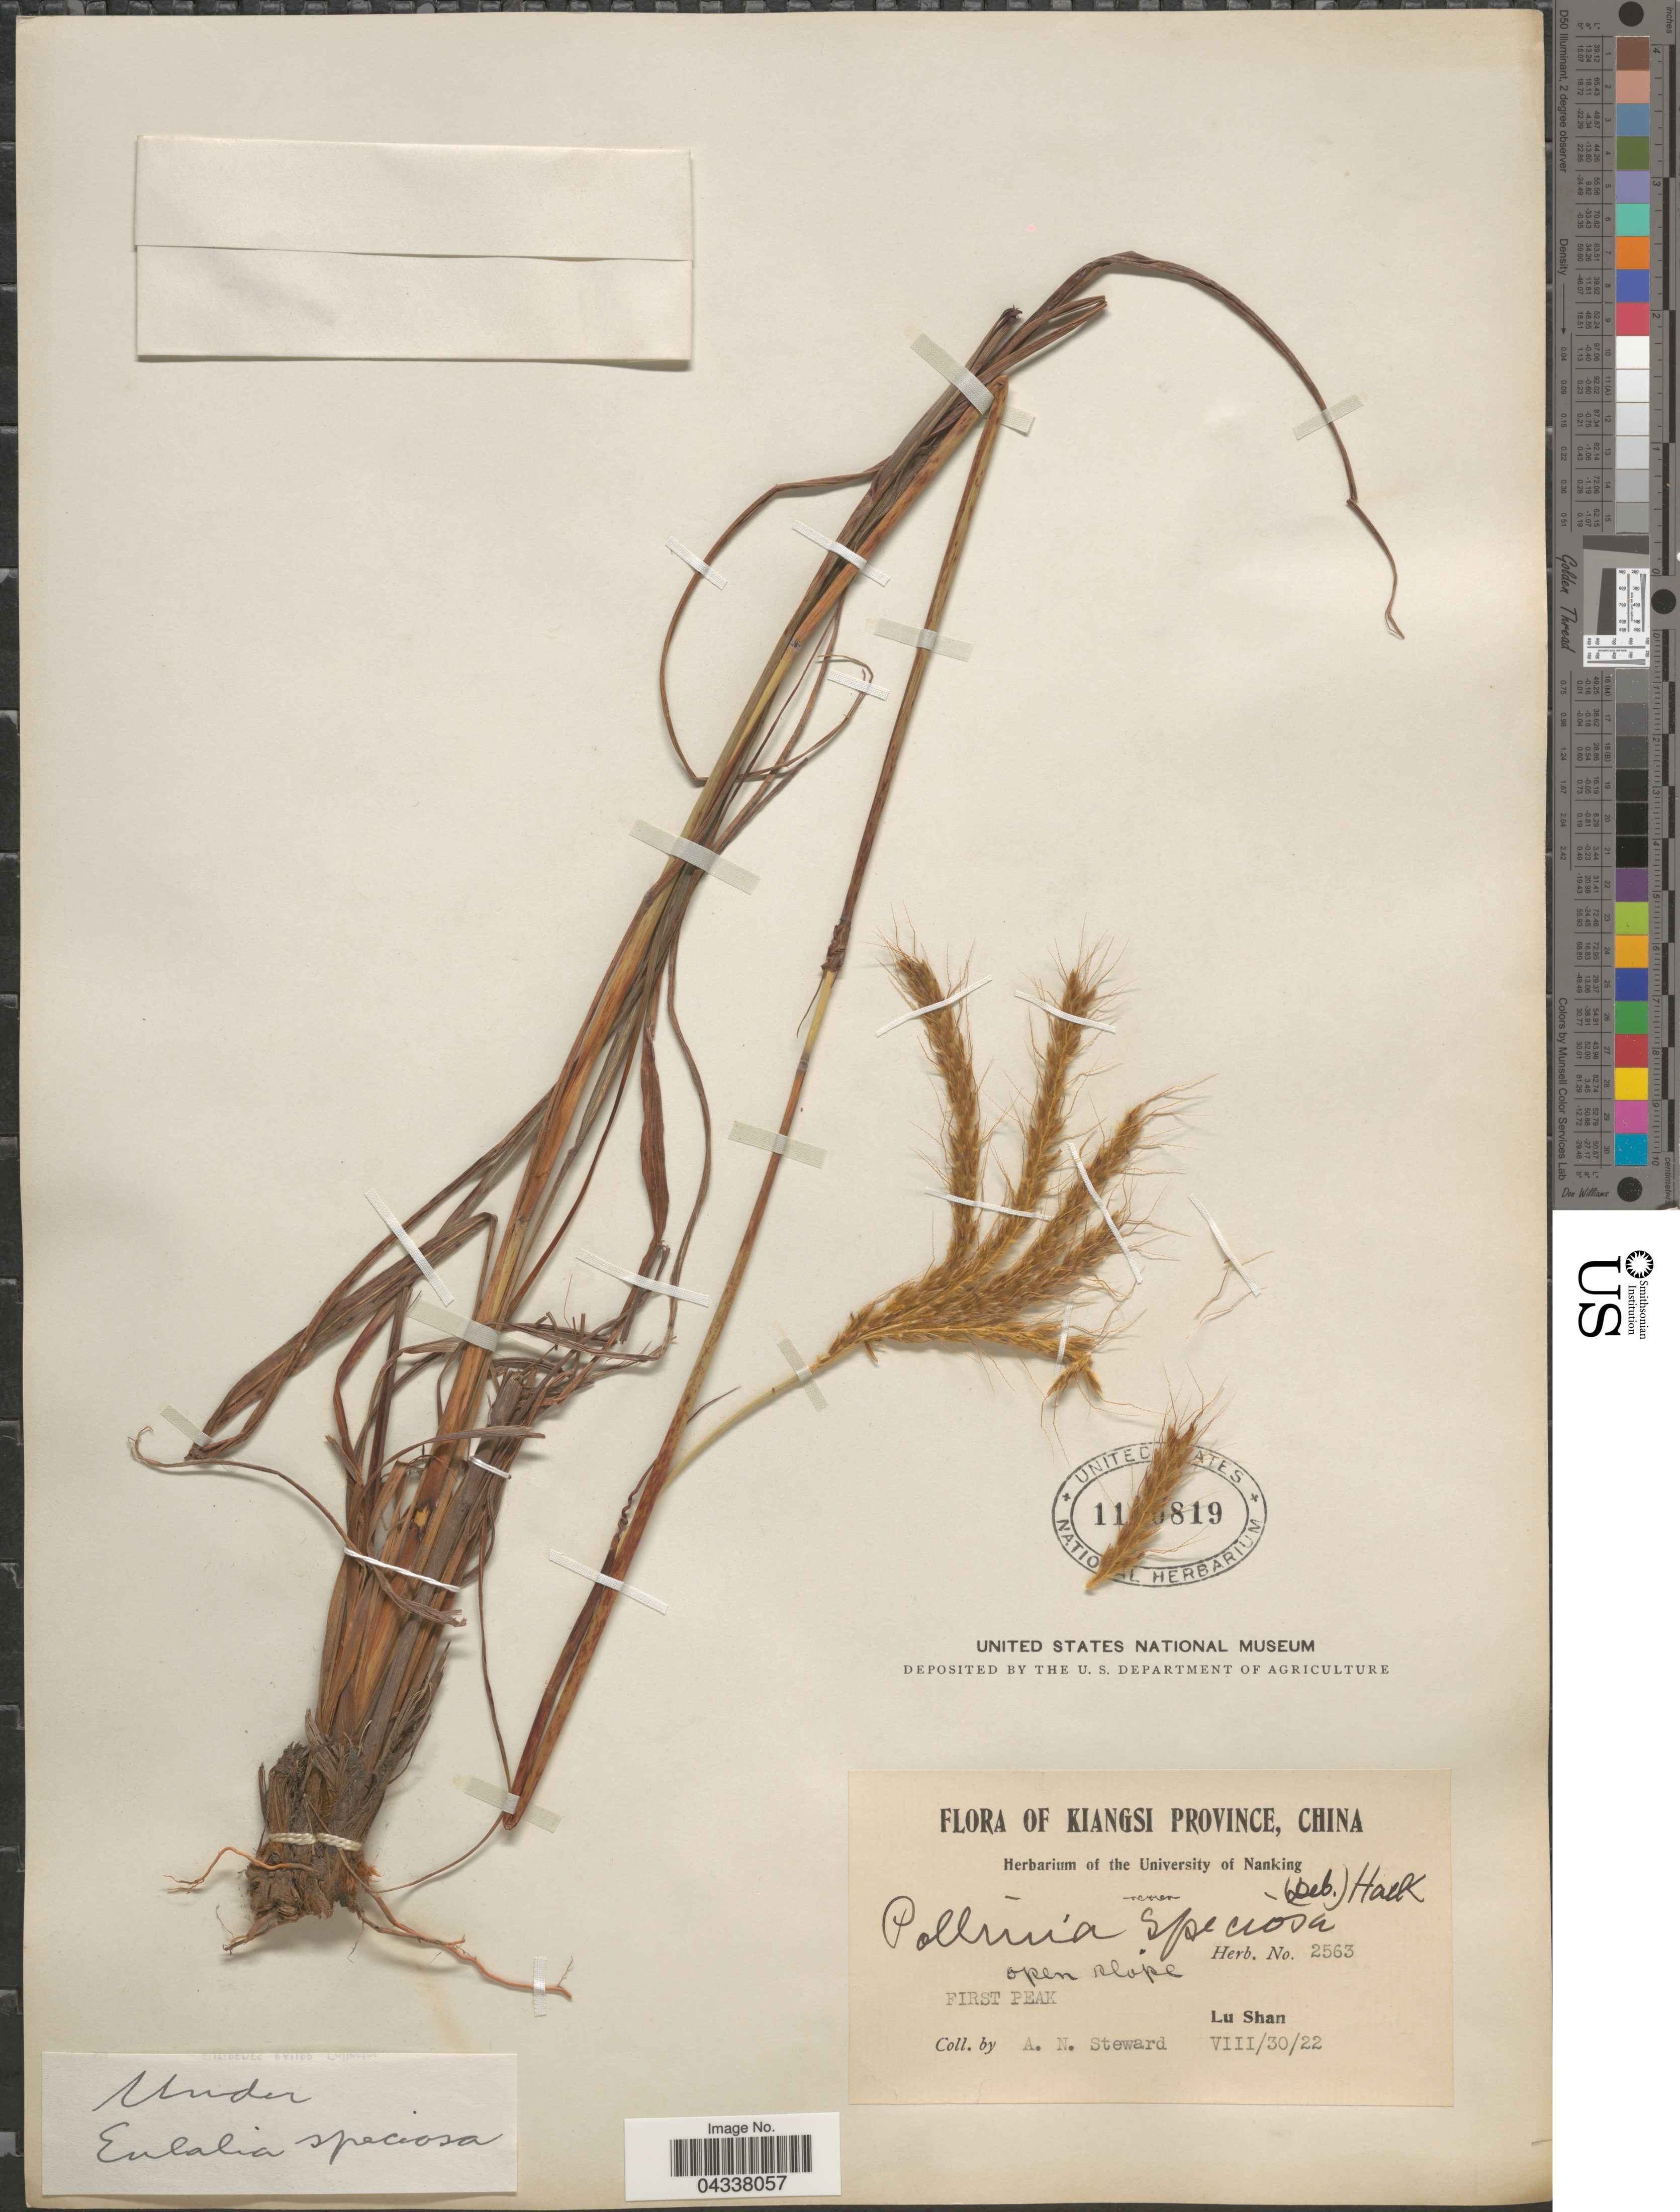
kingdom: Plantae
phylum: Tracheophyta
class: Liliopsida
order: Poales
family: Poaceae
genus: Pseudopogonatherum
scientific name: Pseudopogonatherum speciosum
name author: (Debeaux) Ohwi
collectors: A. N. Steward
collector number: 2563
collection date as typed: Transcribed d/m/y: 30/8/22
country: China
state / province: Jiangxi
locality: Kiangsi Province. First Peak. Lu Shan.